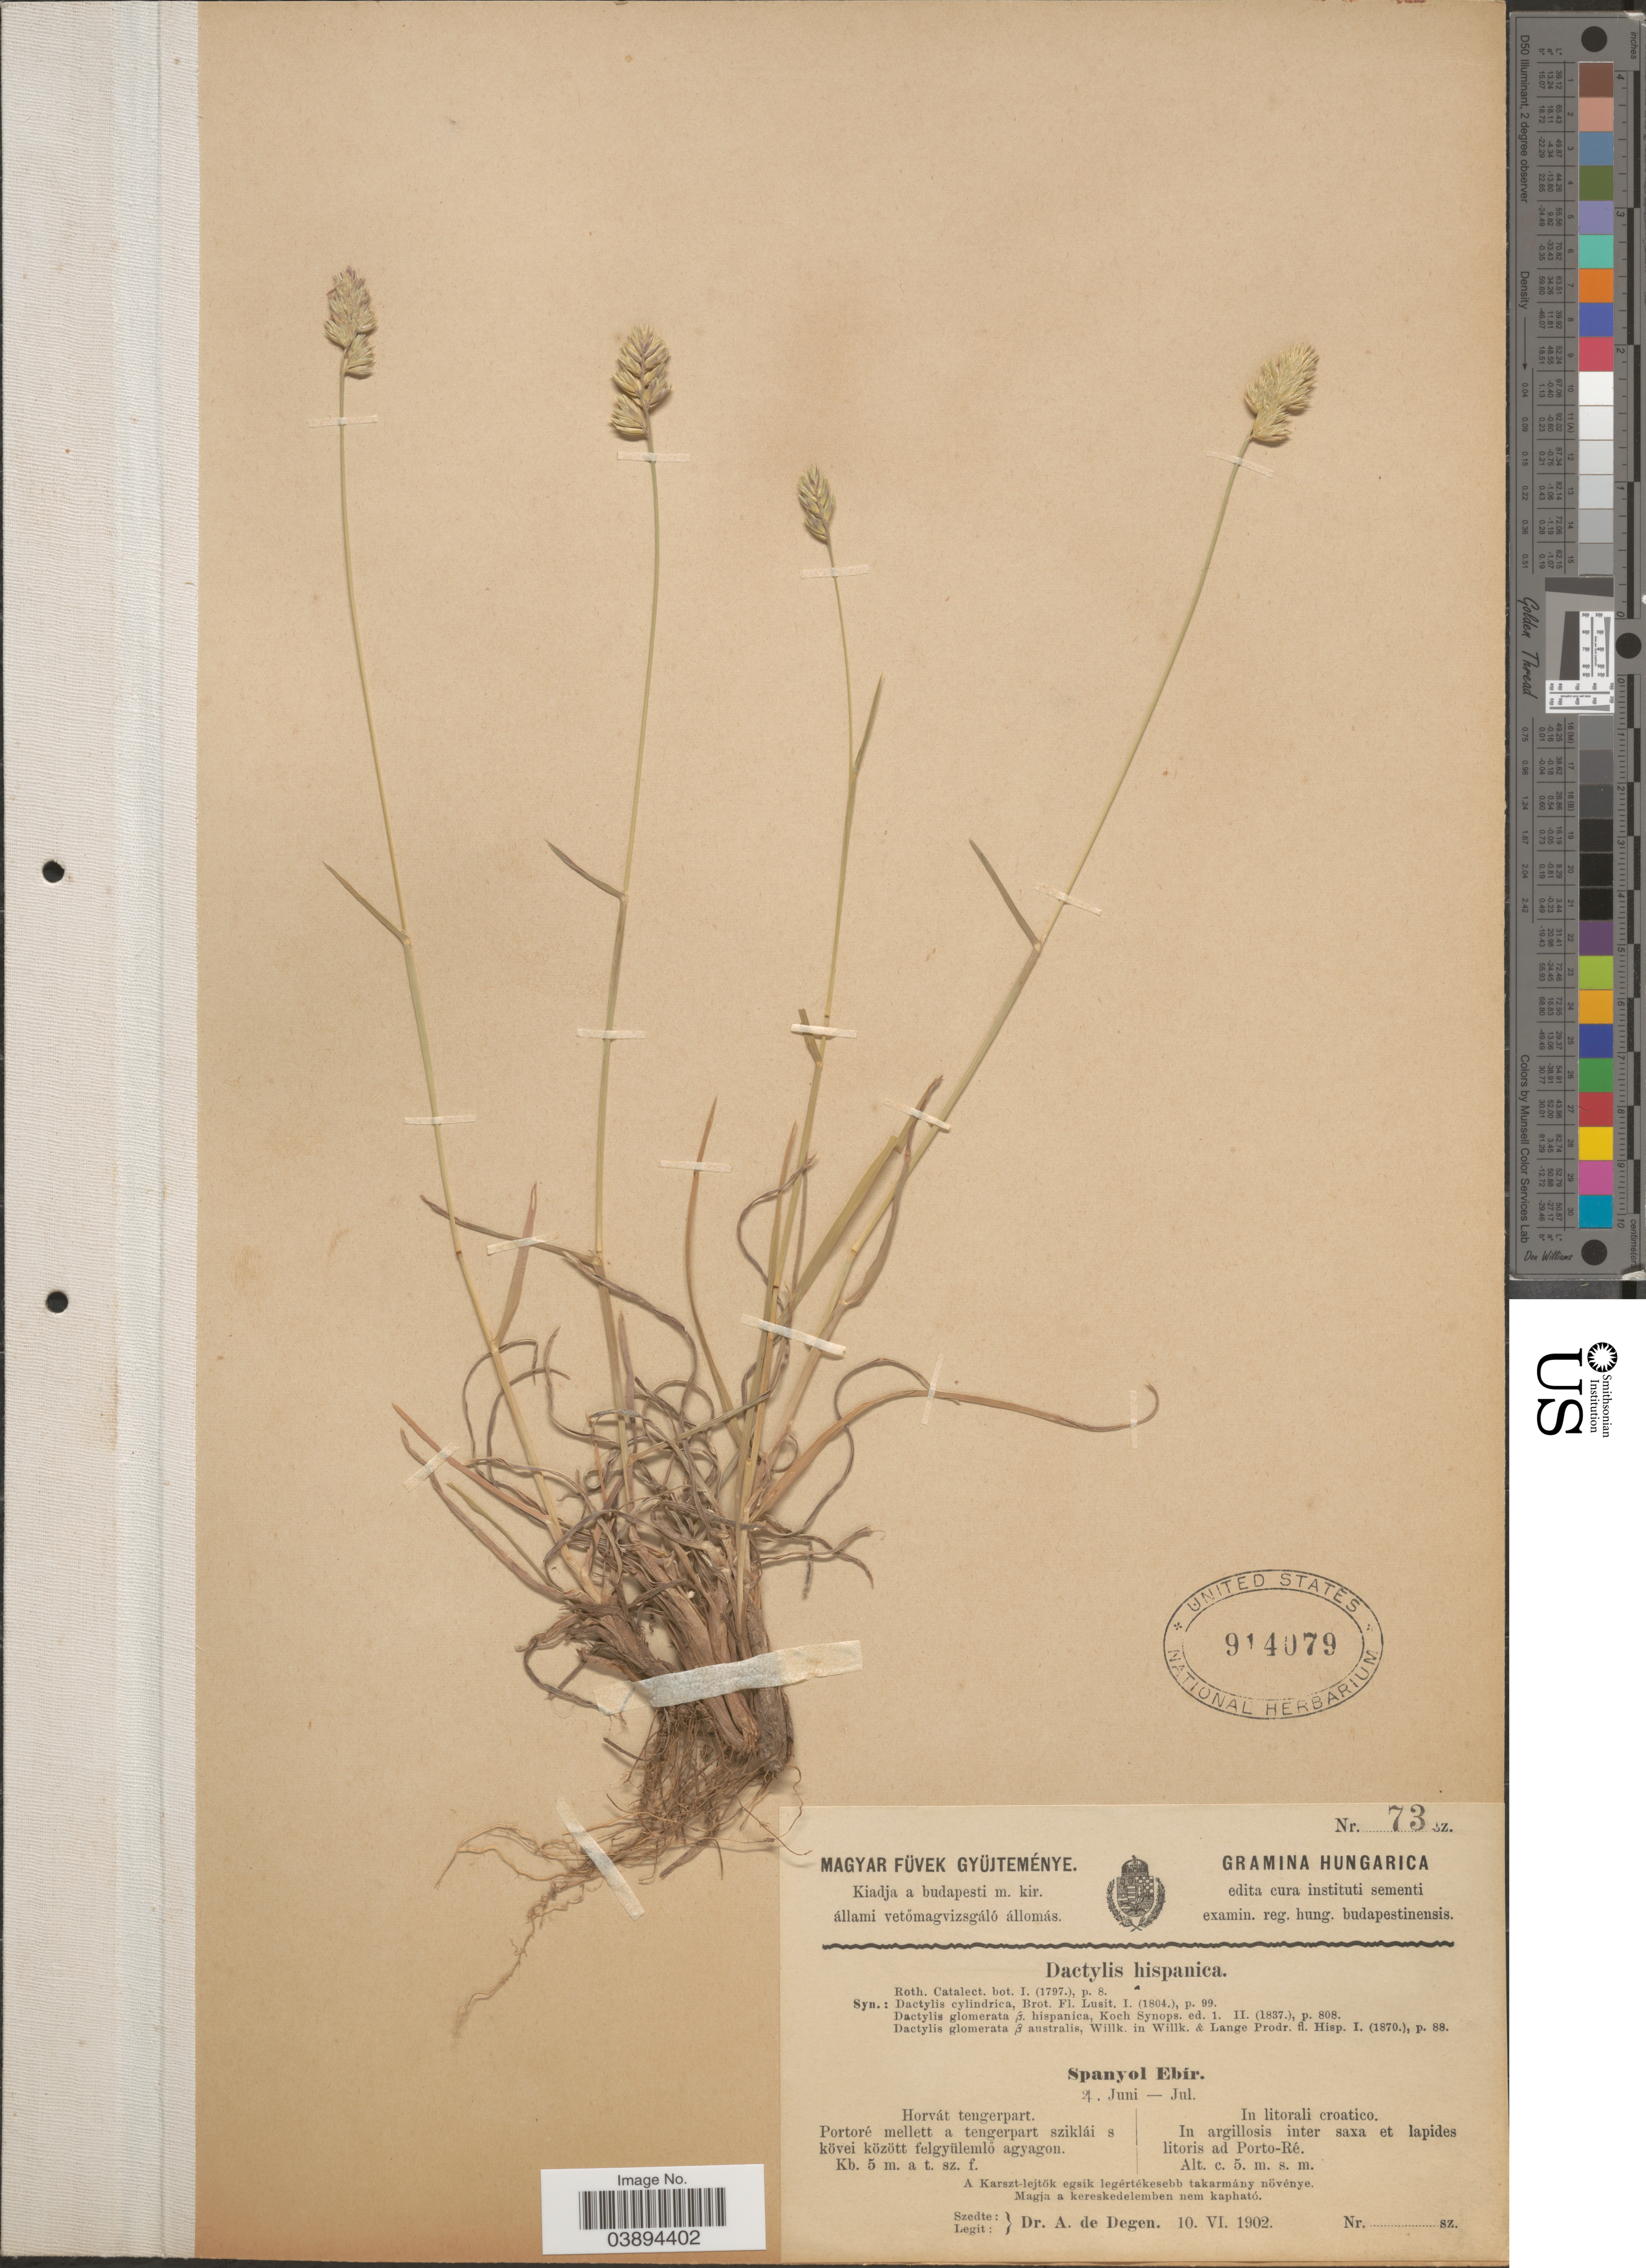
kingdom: Plantae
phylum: Tracheophyta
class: Liliopsida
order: Poales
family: Poaceae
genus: Dactylis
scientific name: Dactylis glomerata subsp. hispanica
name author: (Roth) Nyman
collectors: A. Degen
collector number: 73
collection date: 1902-06-10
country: Croatia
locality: Hungarica. In litorali croatico. In argillosis inter saxa et lapides litoris ad Porto-Ré.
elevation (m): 5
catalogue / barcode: US 914079